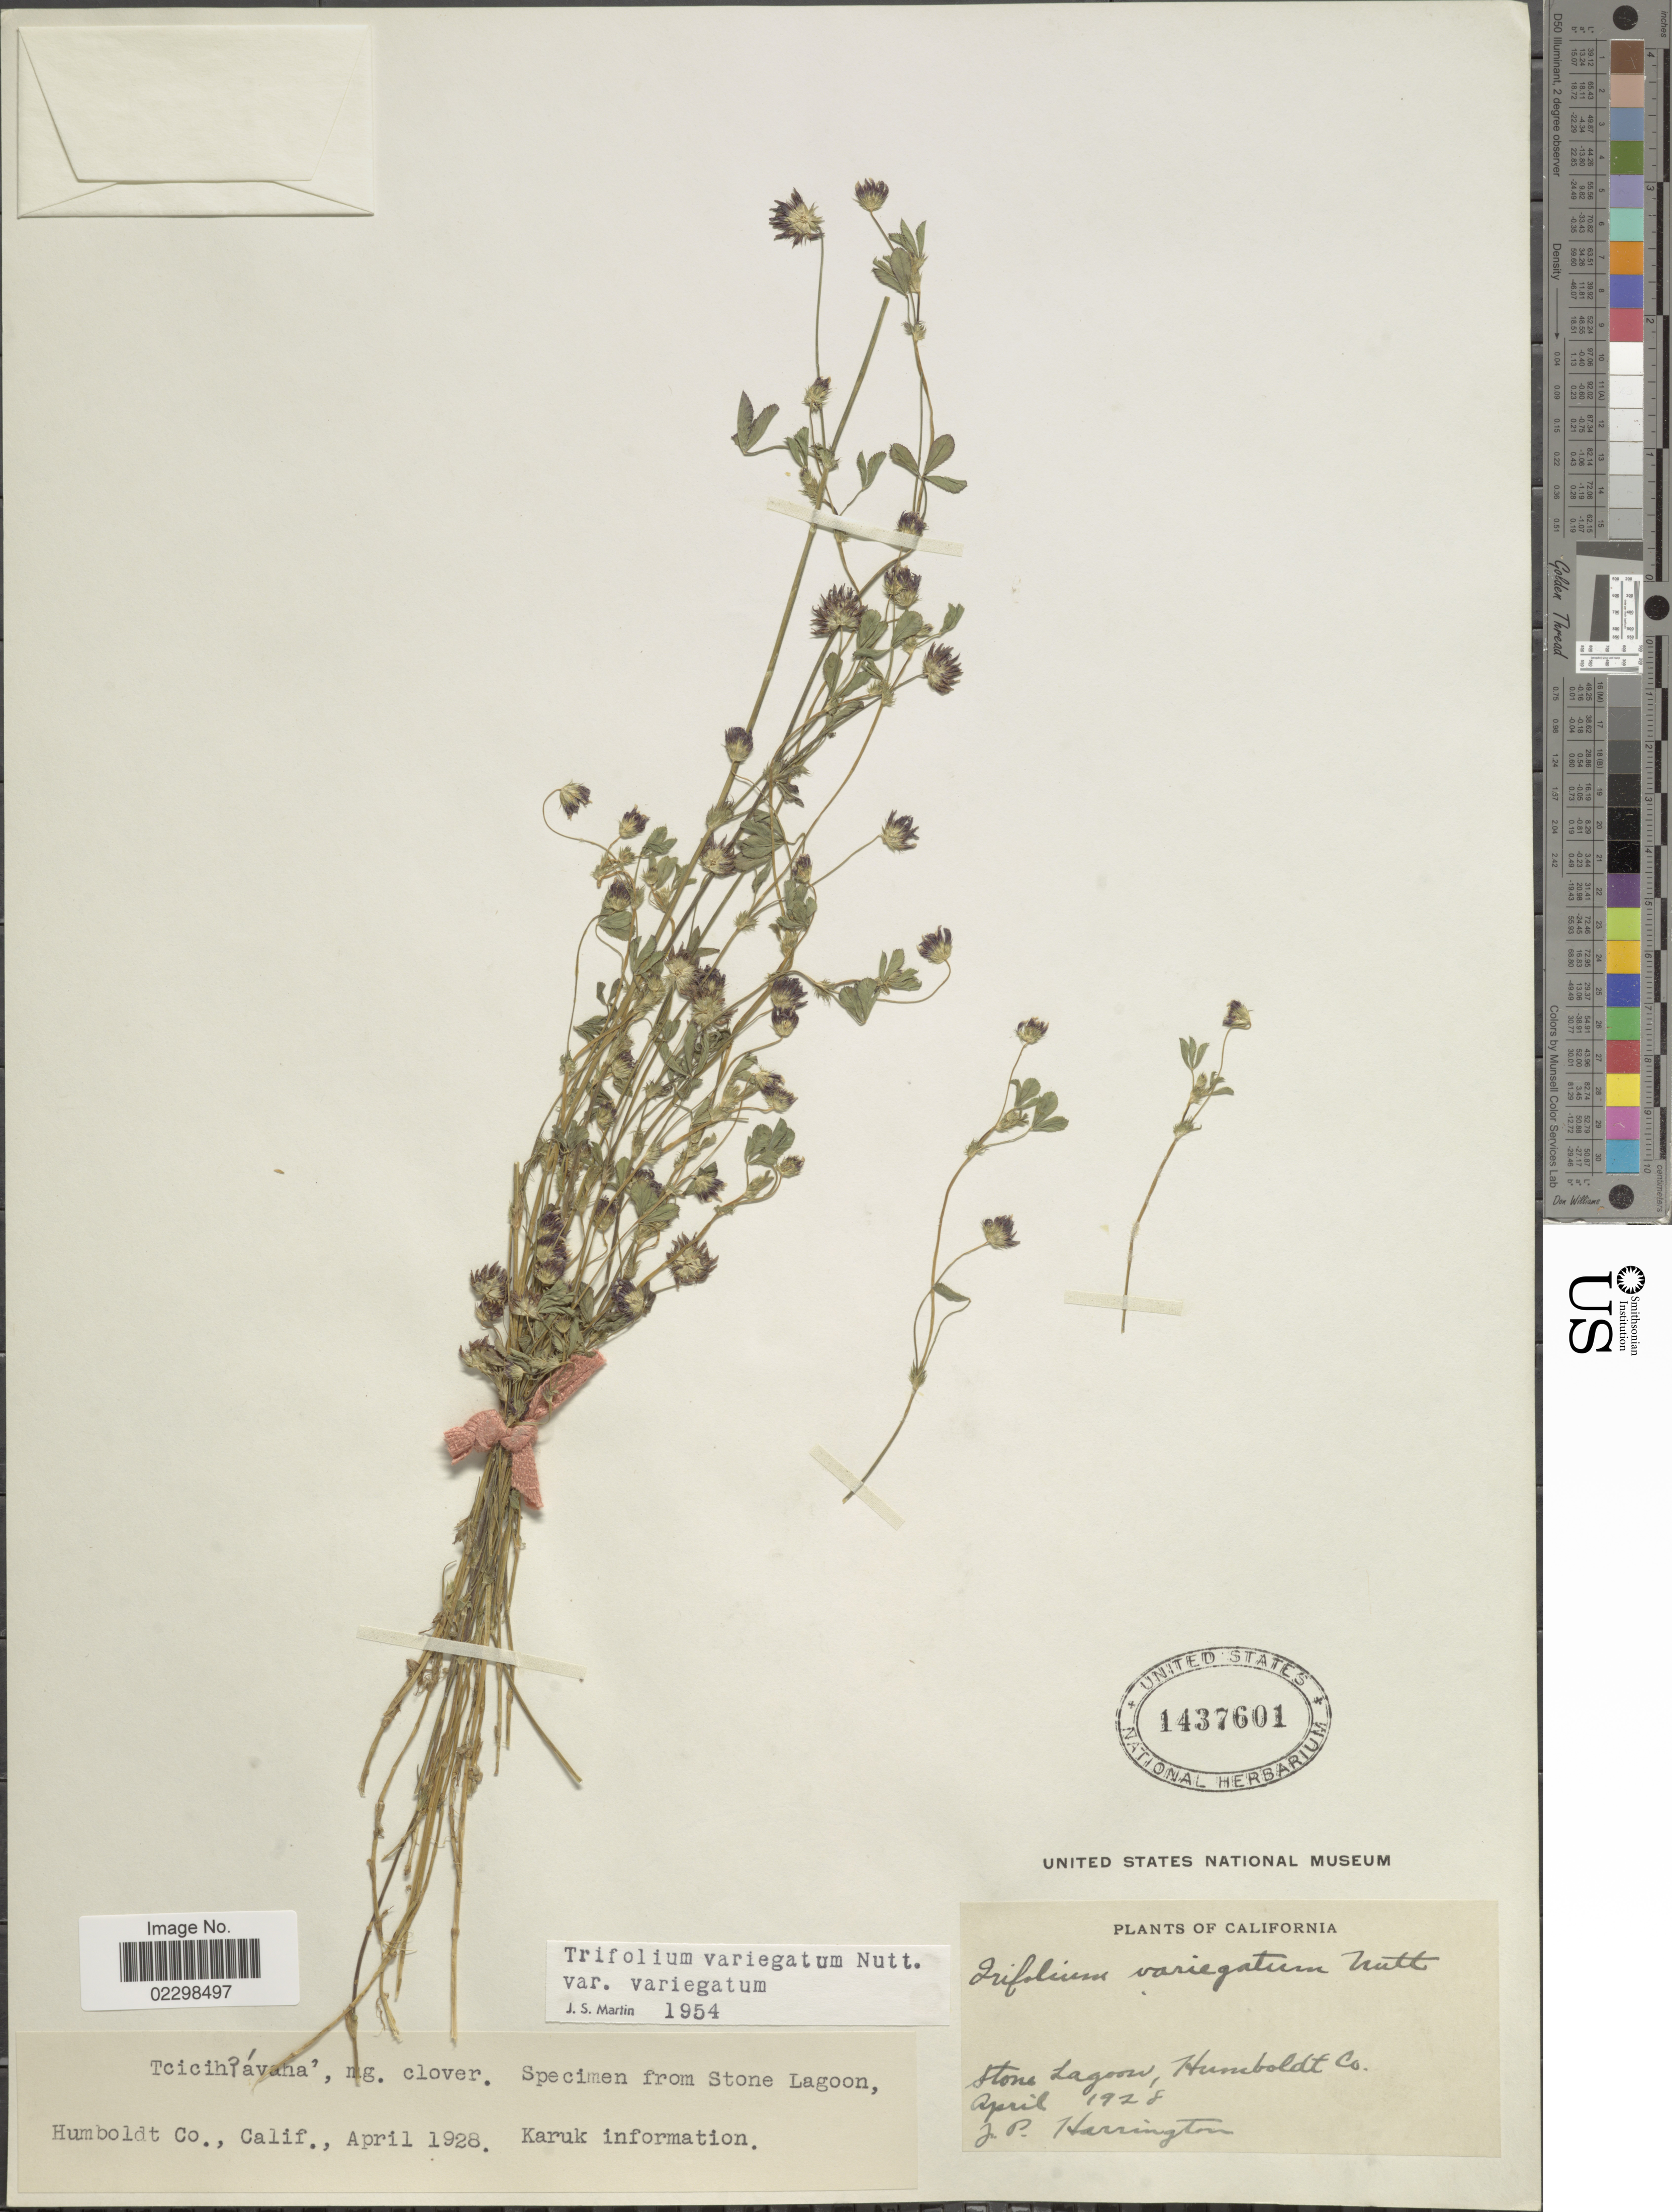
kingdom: Plantae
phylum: Tracheophyta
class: Magnoliopsida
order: Fabales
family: Fabaceae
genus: Trifolium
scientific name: Trifolium variegatum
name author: Nutt.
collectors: J. Harrington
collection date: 1928-04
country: United States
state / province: California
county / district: Humboldt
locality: Stone Lagoon, Humboldt Co., Calif.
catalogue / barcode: US 1437601